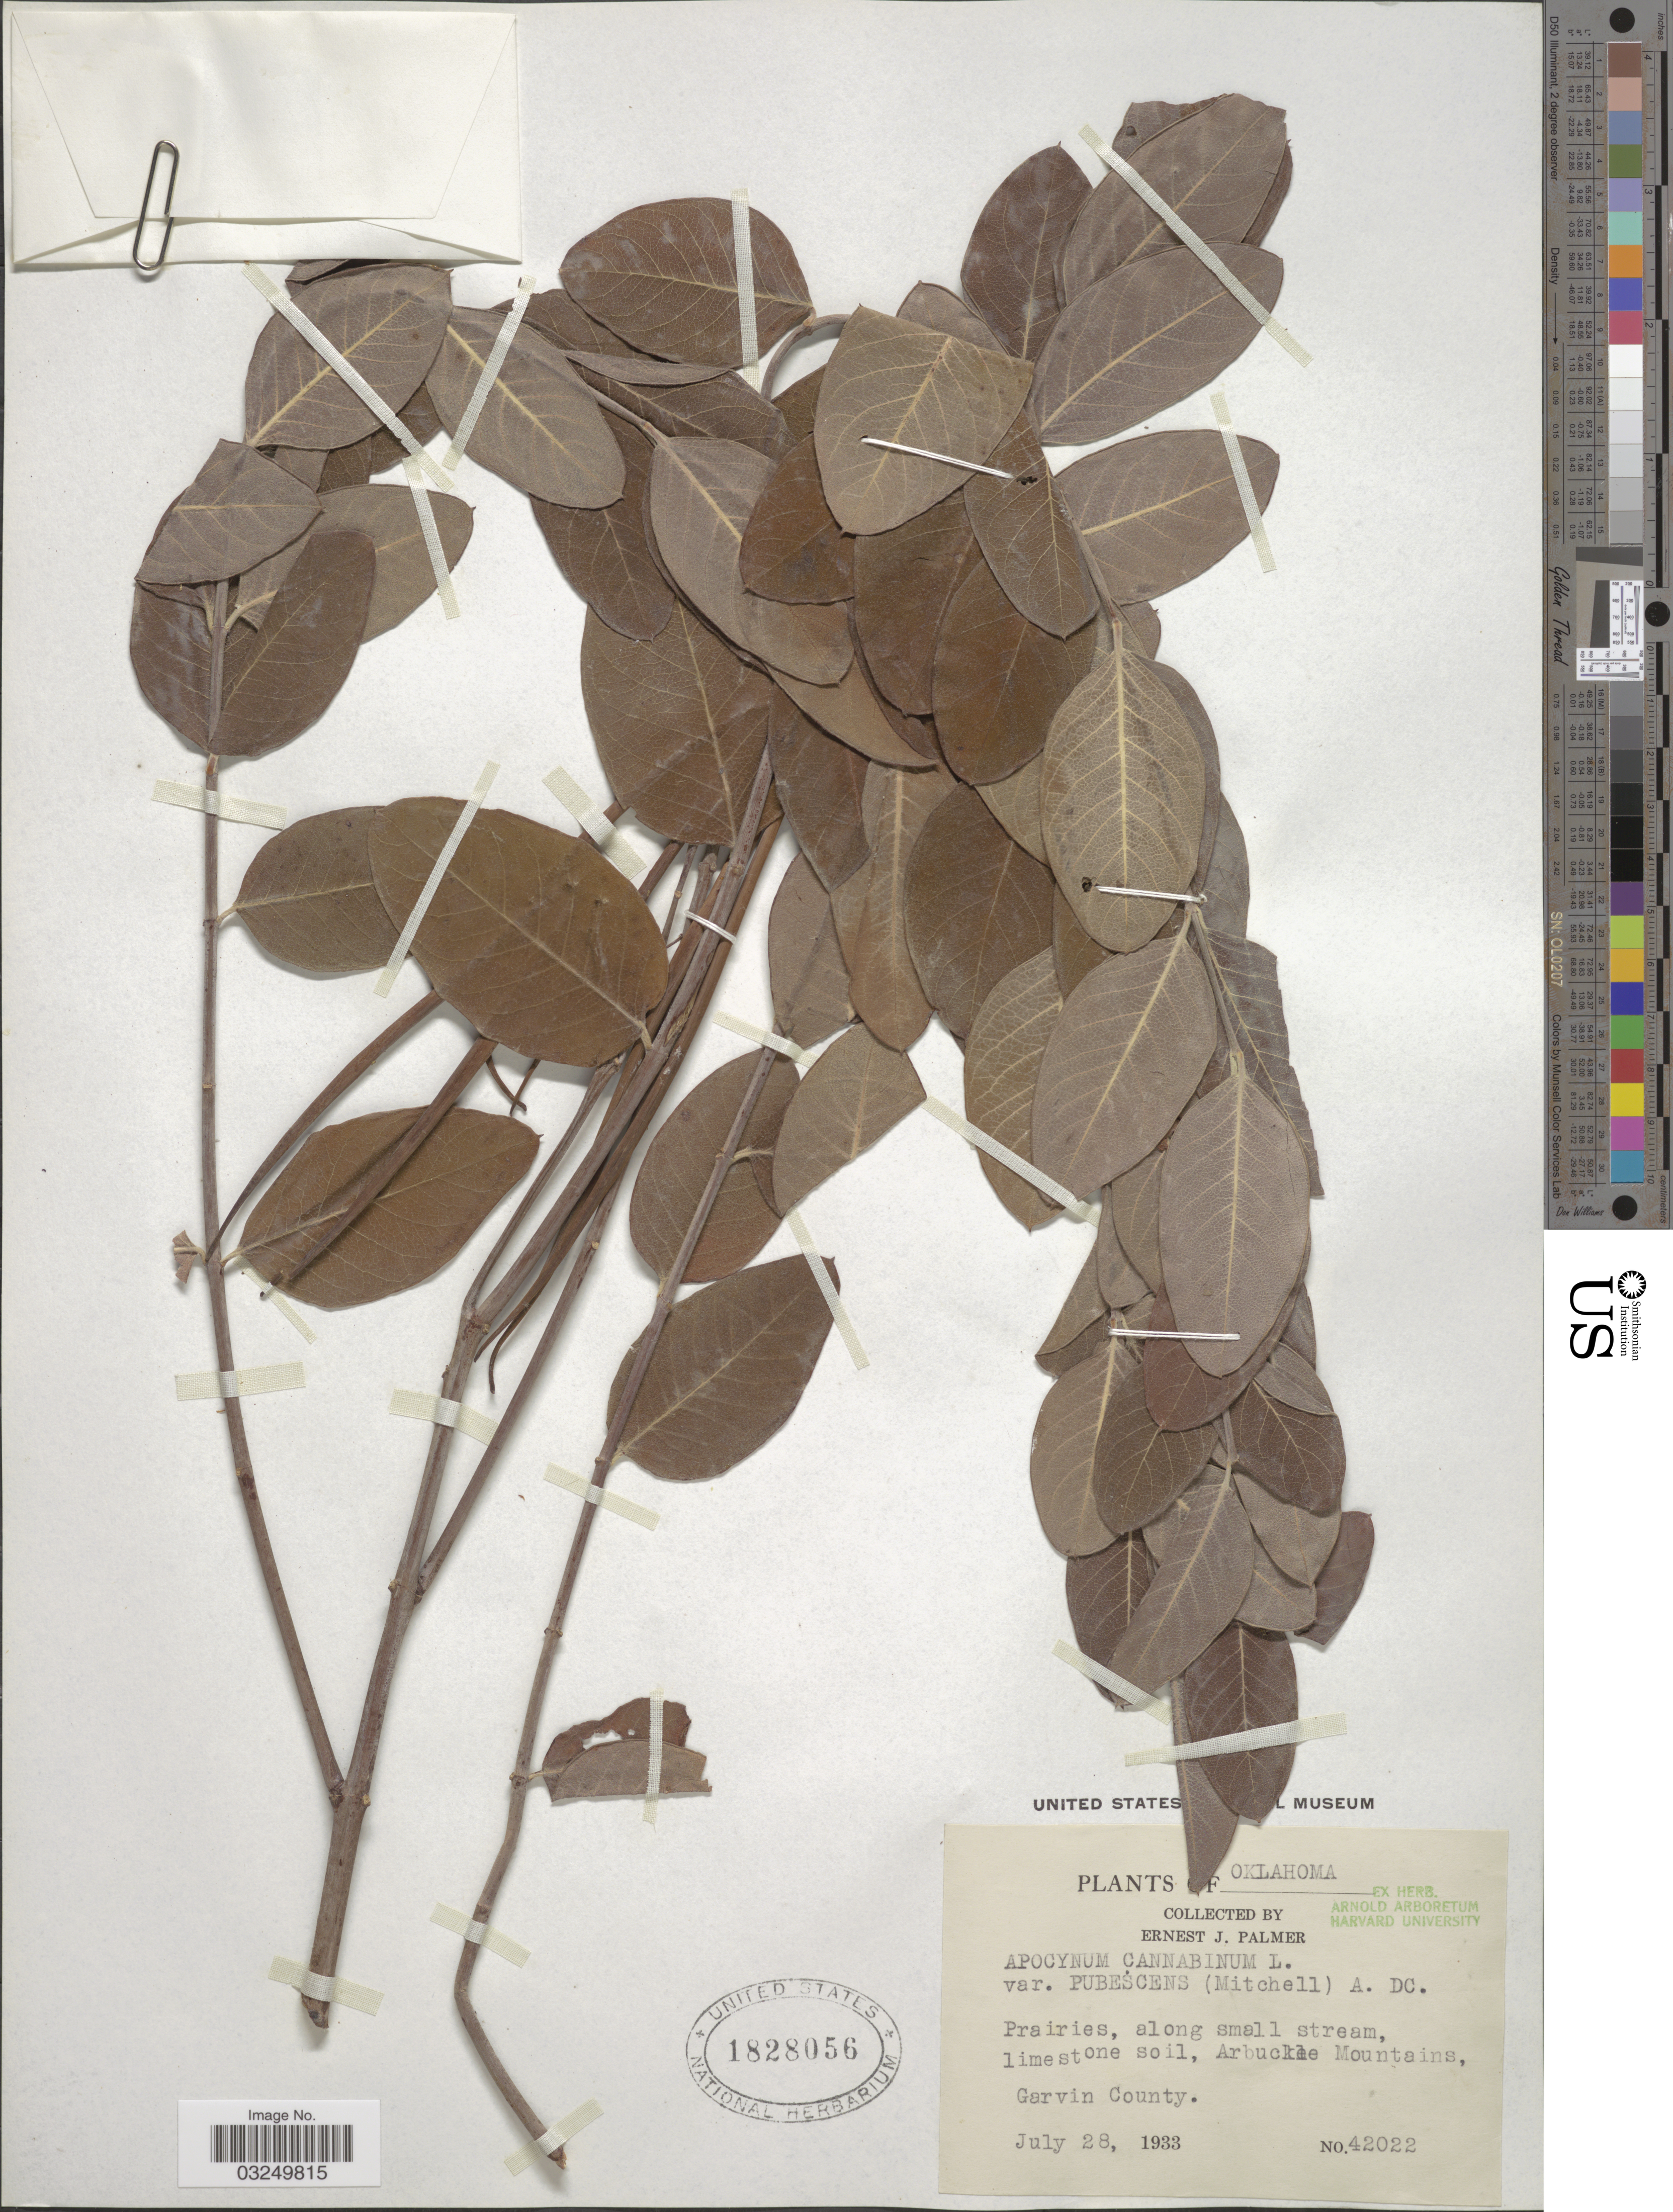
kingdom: Plantae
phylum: Tracheophyta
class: Magnoliopsida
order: Gentianales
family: Apocynaceae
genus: Apocynum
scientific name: Apocynum cannabinum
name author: L.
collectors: E. J. Palmer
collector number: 42022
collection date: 1933-07-28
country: United States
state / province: Oklahoma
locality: Arbuckle Mountains, Garvin County.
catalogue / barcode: US 1828056